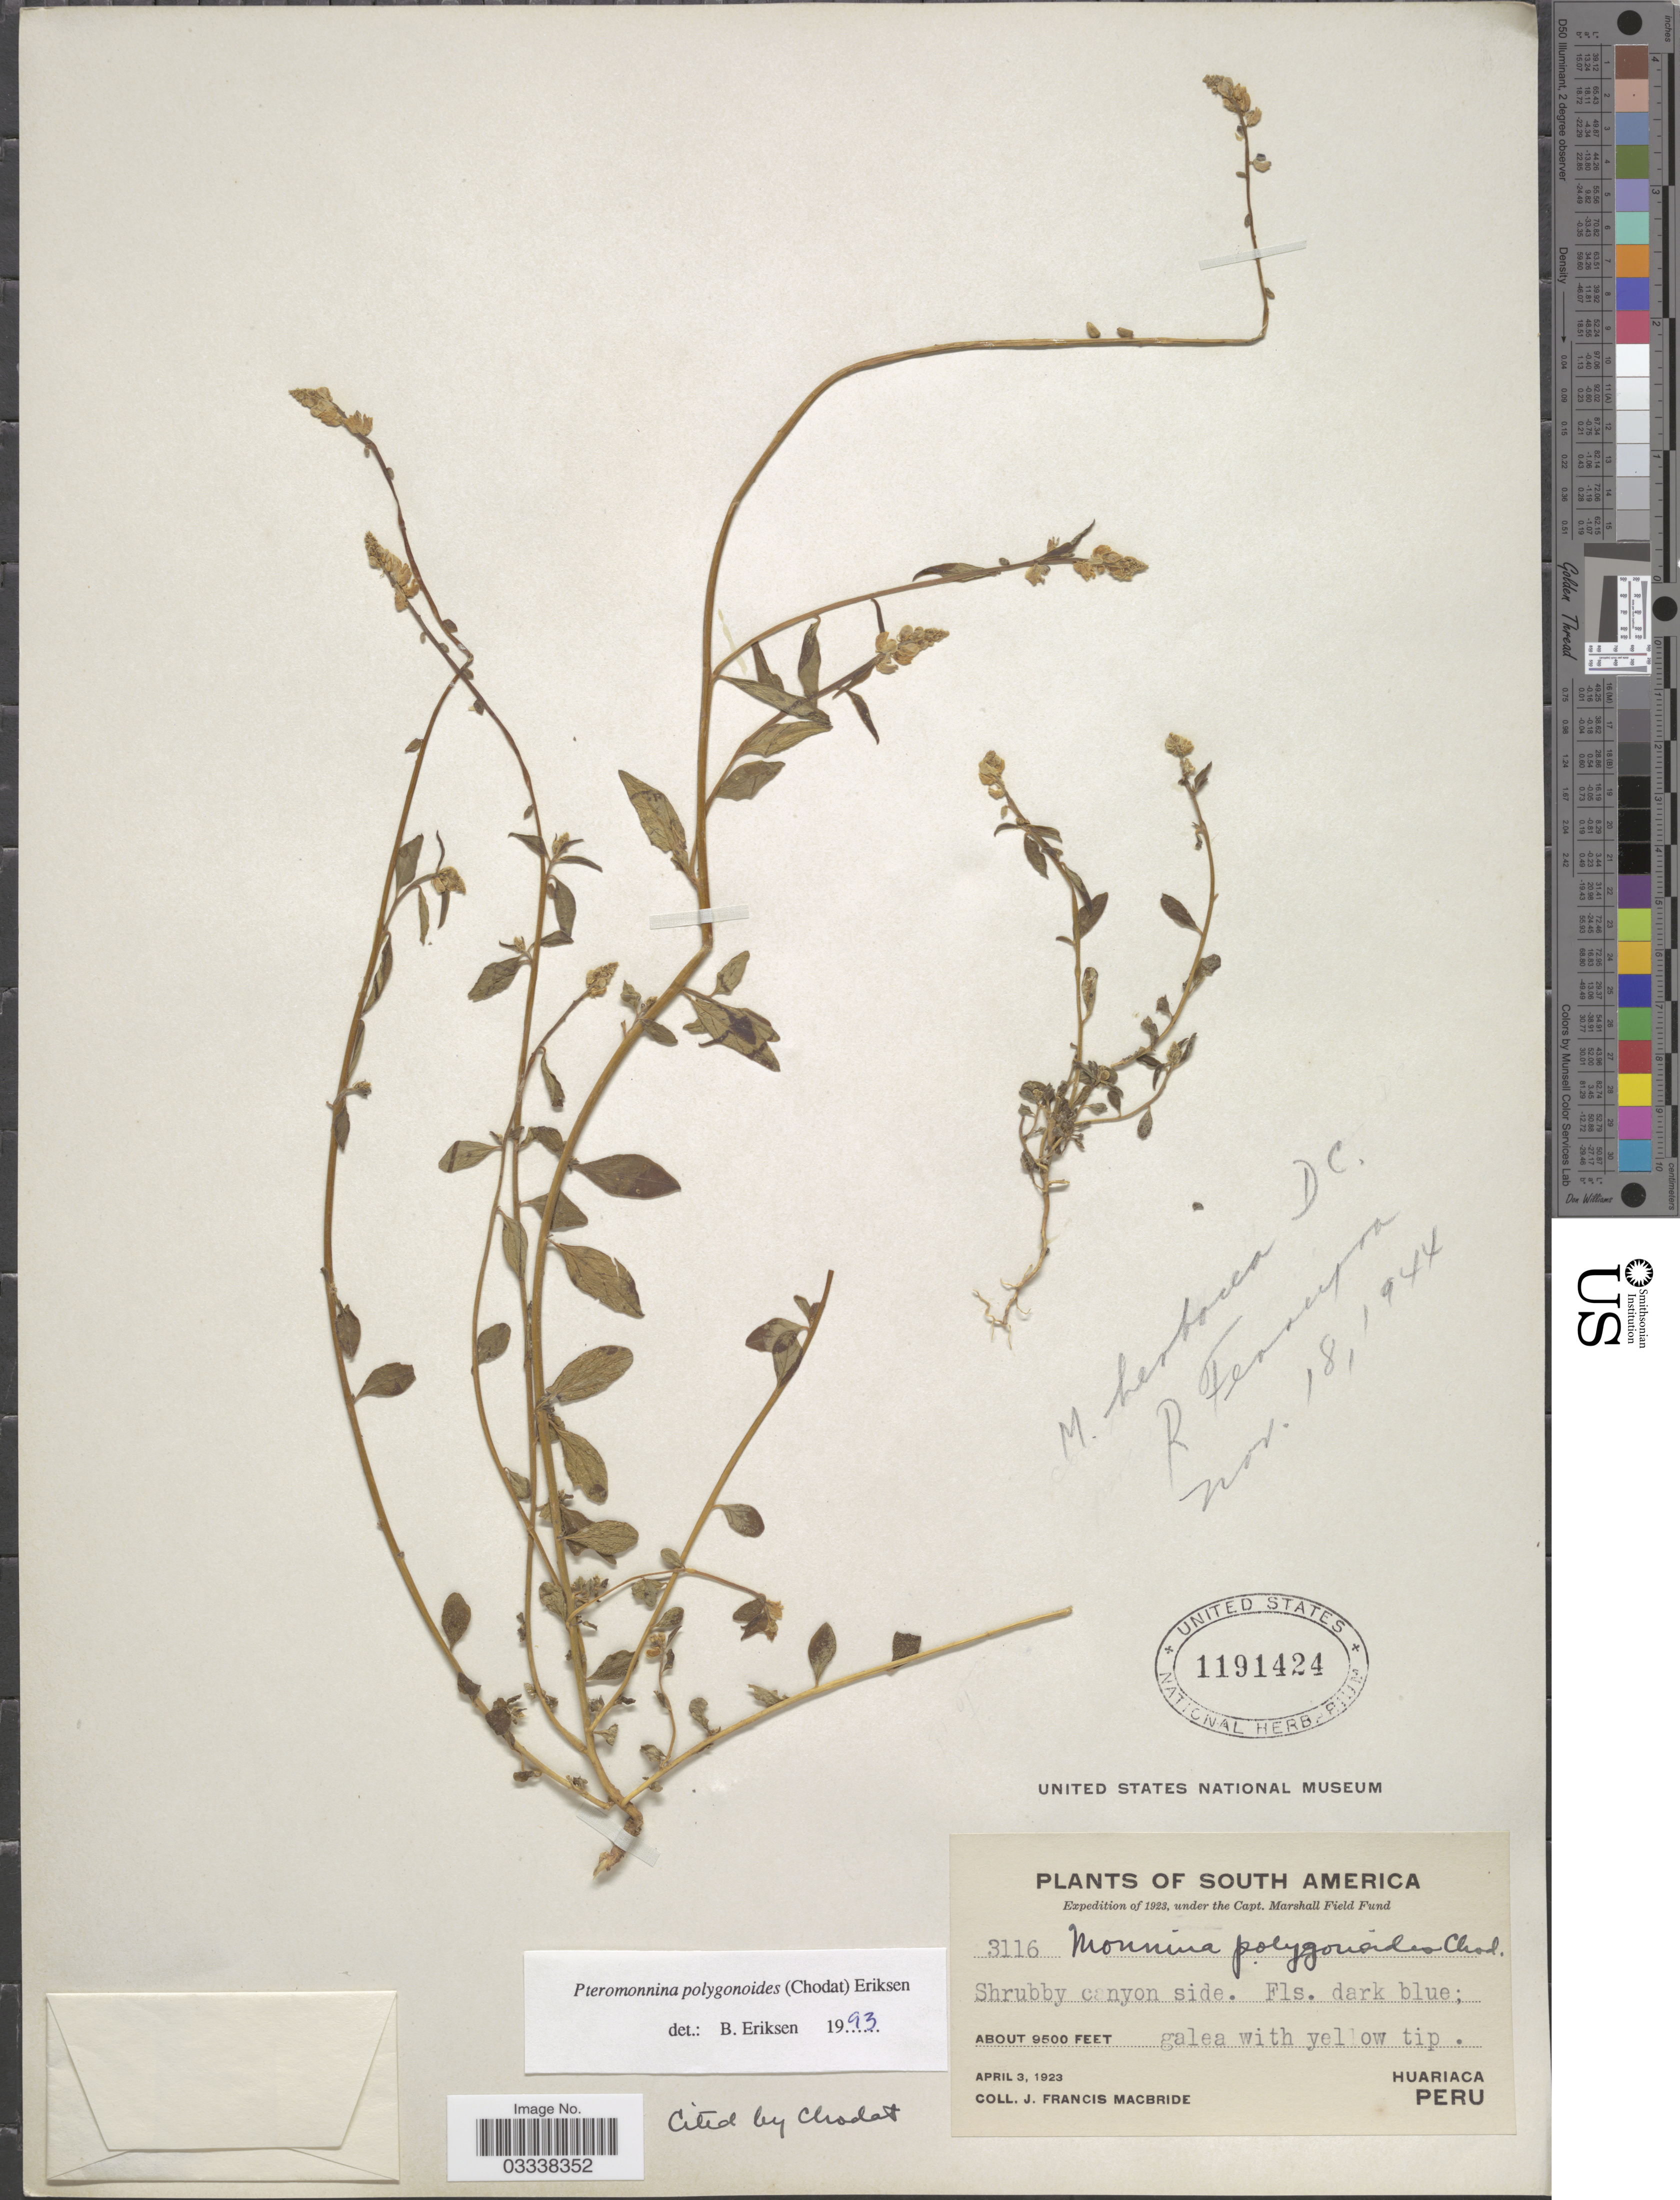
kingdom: Plantae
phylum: Tracheophyta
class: Magnoliopsida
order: Fabales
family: Polygalaceae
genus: Monnina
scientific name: Monnina polygonoides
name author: Chodat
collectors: J. F. Macbride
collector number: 3116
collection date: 1923-04-03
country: Peru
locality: Huariaca.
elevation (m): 2896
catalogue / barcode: US 1191424